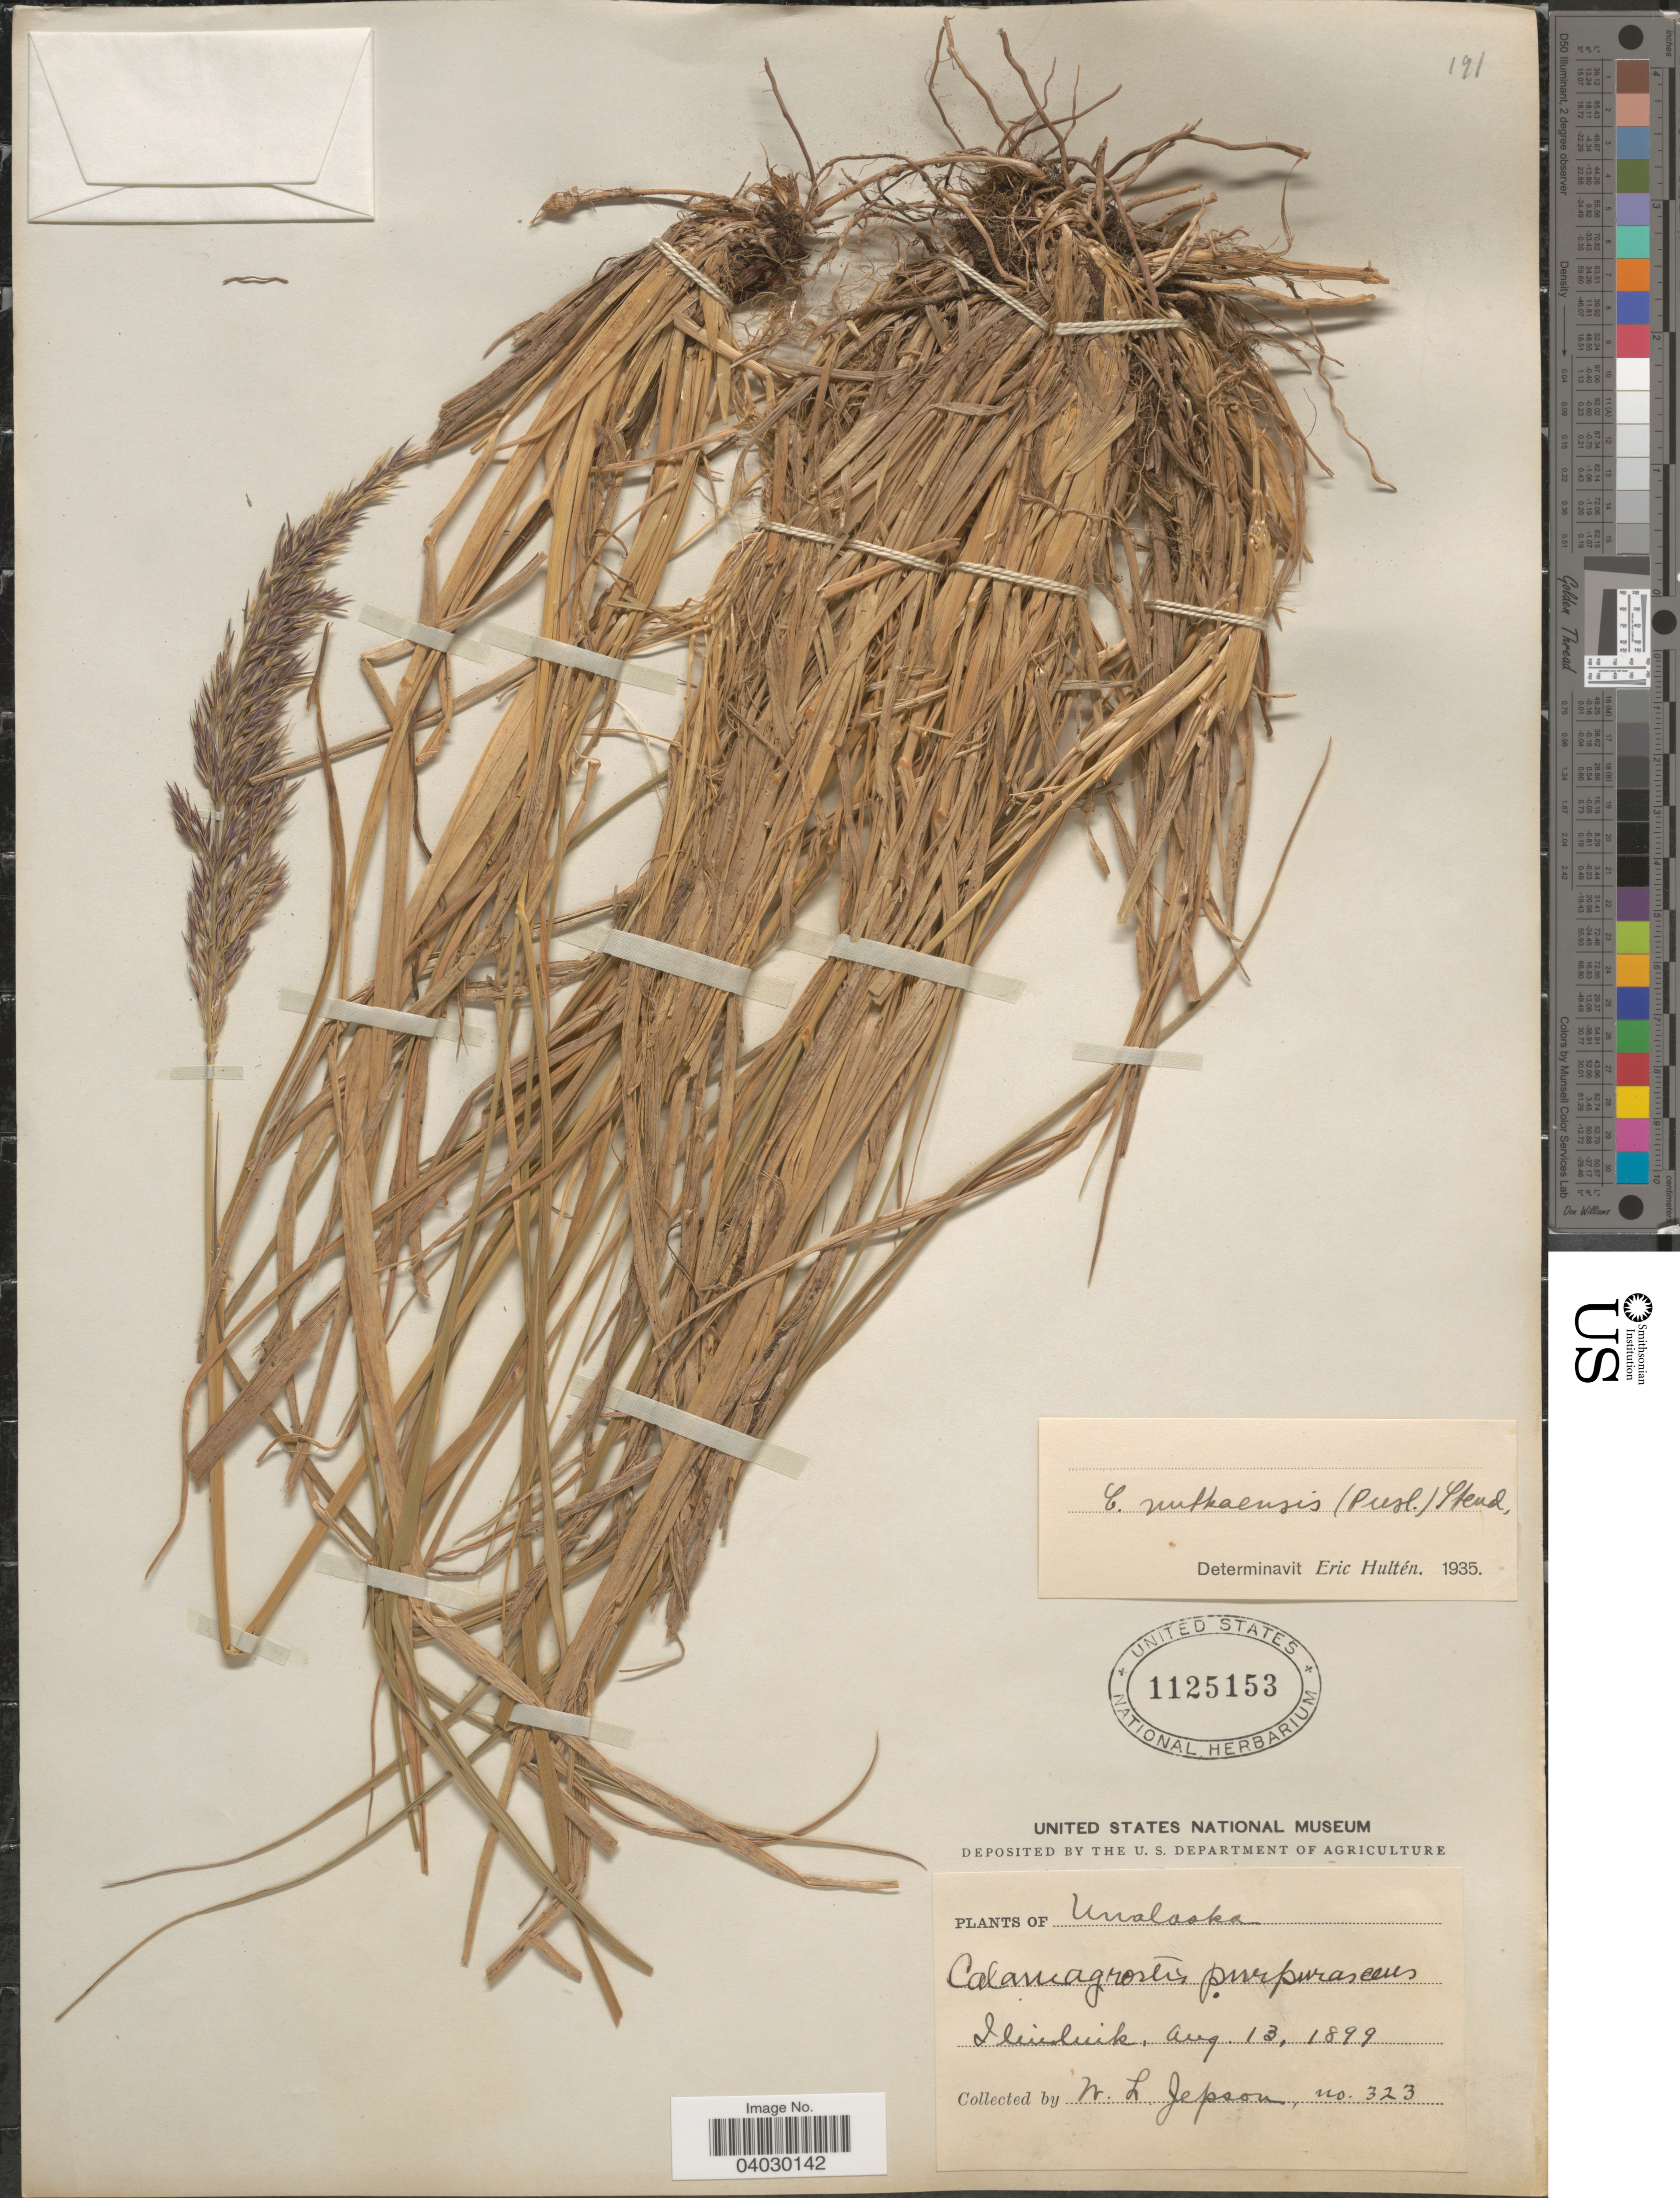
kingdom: Plantae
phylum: Tracheophyta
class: Liliopsida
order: Poales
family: Poaceae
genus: Calamagrostis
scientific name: Calamagrostis nutkaensis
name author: (J. Presl) Steud.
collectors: W. L. Jepson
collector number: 323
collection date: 1899-08-13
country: United States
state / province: Alaska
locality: Unalaska. Iliuliuk.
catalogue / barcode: US 1125153